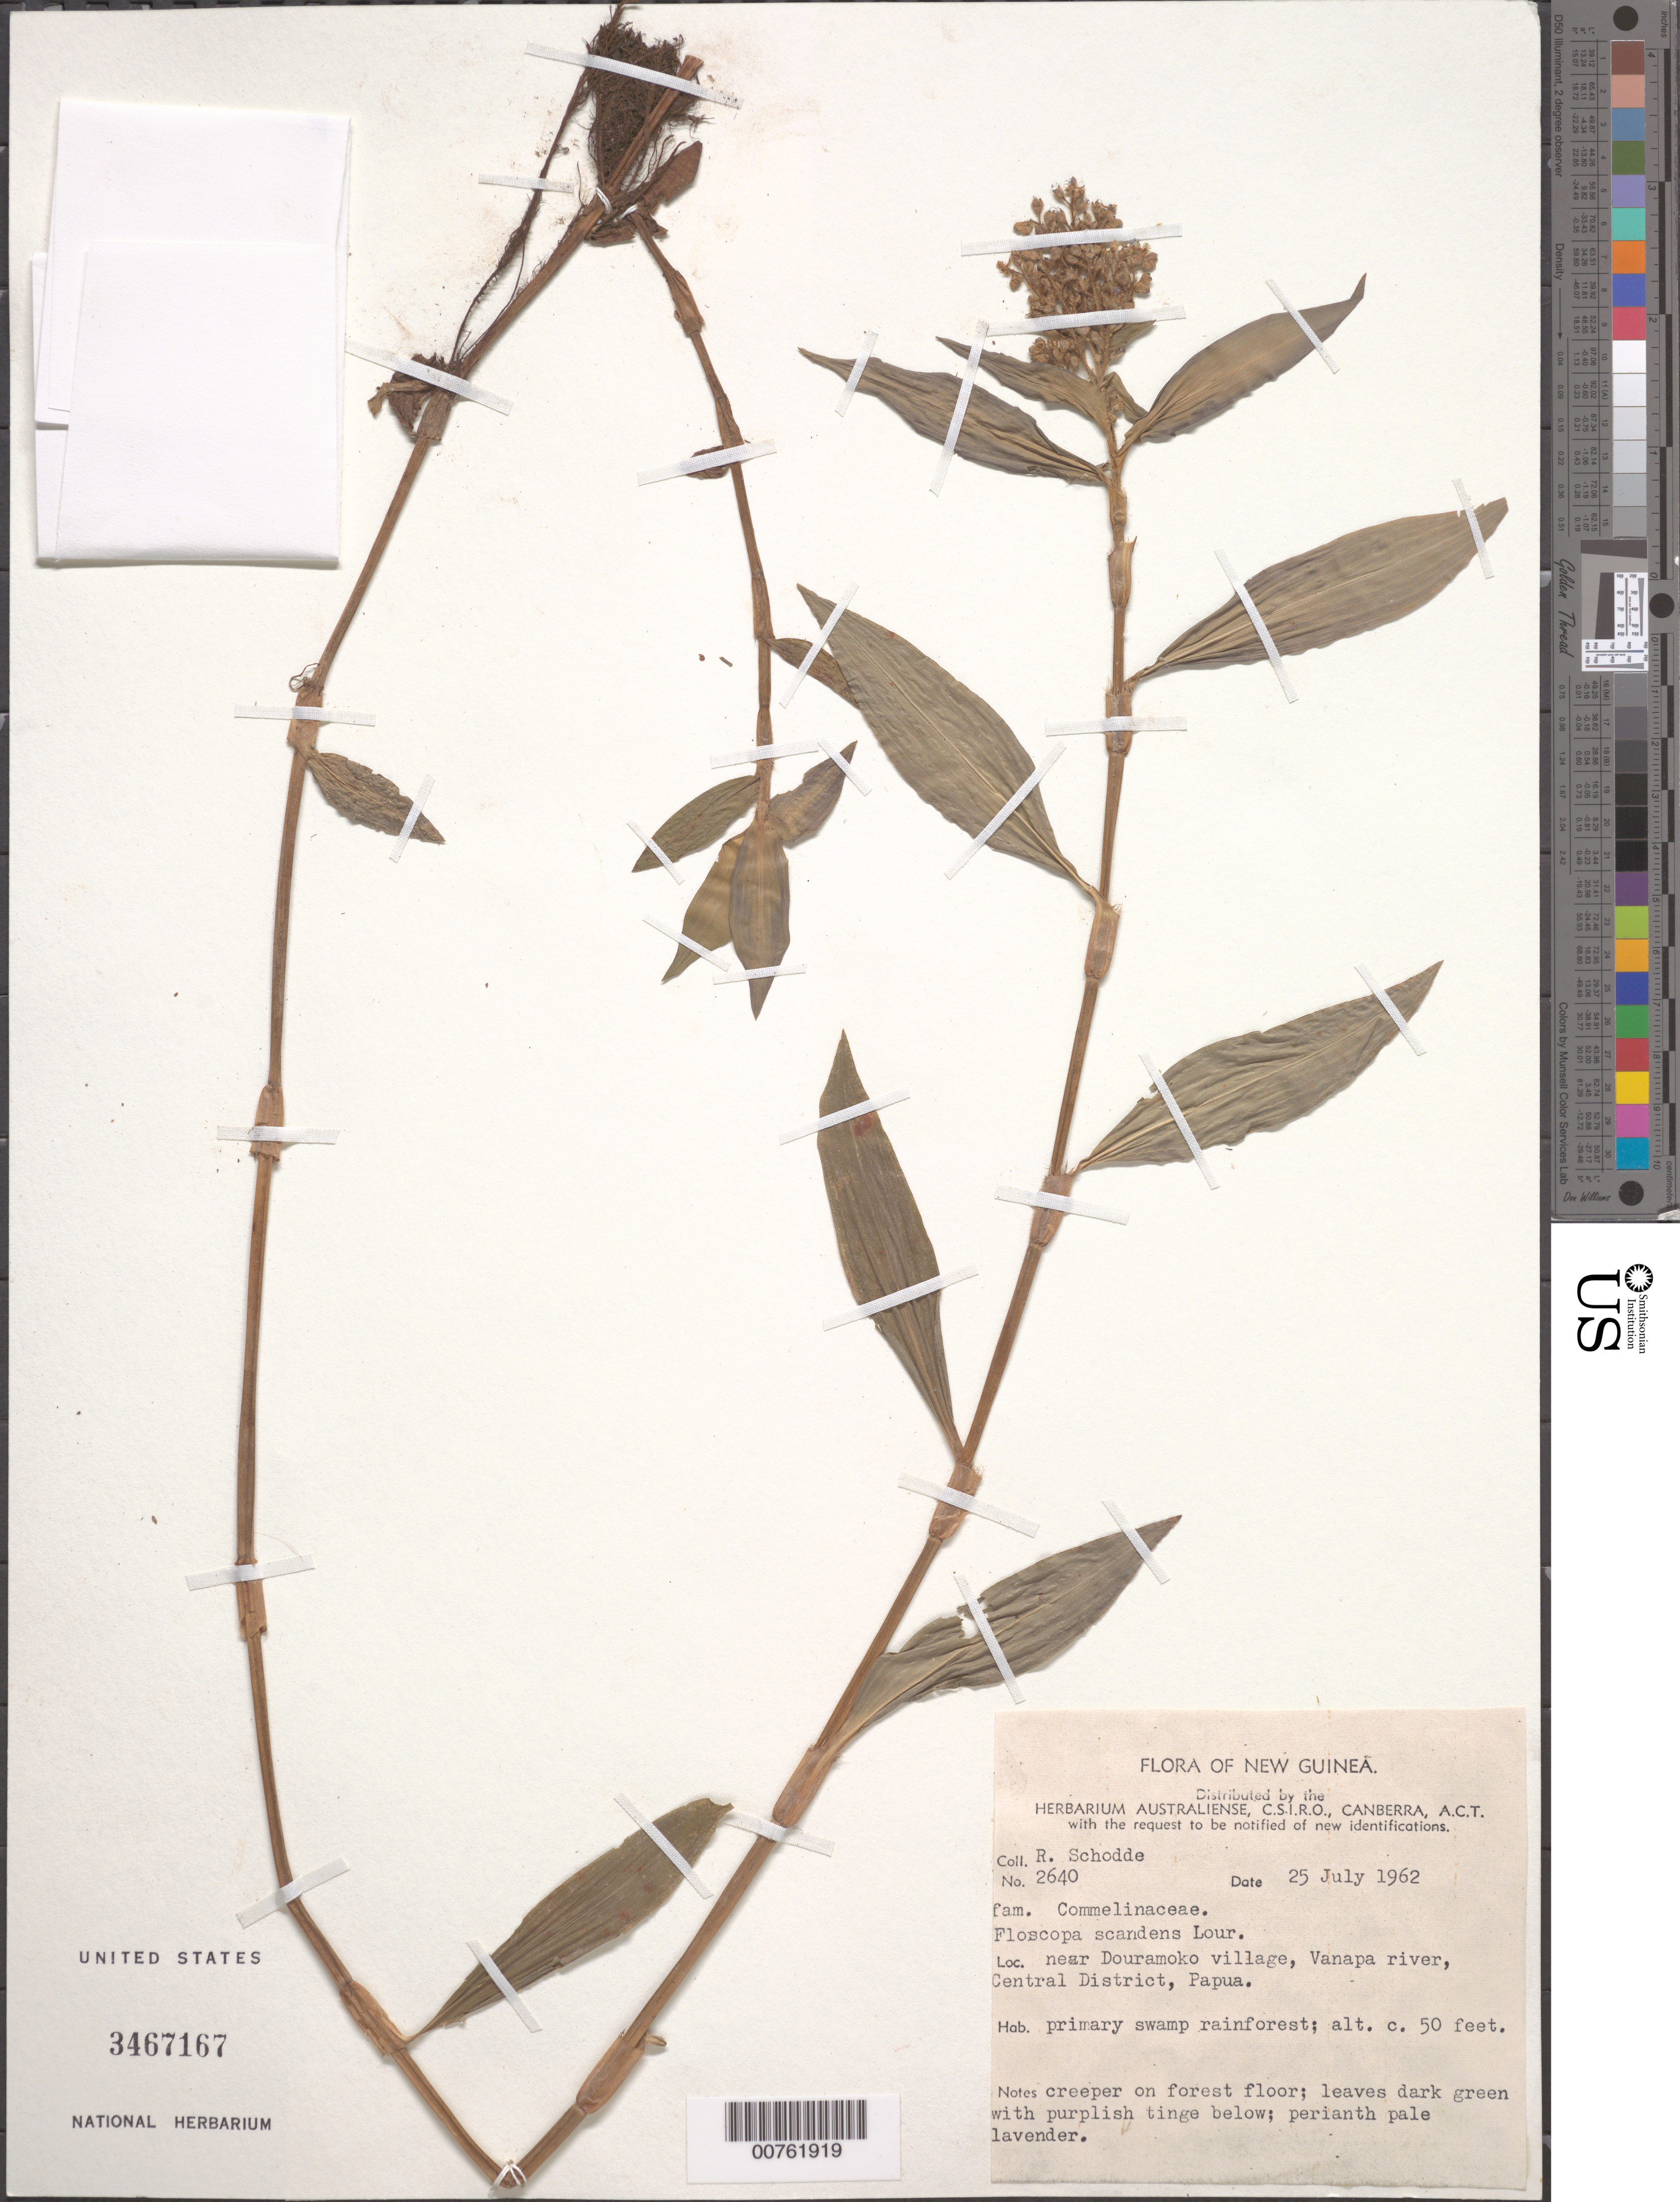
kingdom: Plantae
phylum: Tracheophyta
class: Liliopsida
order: Commelinales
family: Commelinaceae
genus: Floscopa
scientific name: Floscopa scandens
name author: Lour.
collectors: R. Schodde et al.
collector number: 2640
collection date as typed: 25 Jul 1962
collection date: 1962-07-25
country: Papua New Guinea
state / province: Papua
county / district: Central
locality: near Douramoko village, Vanapa river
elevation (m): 15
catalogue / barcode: US 3467167